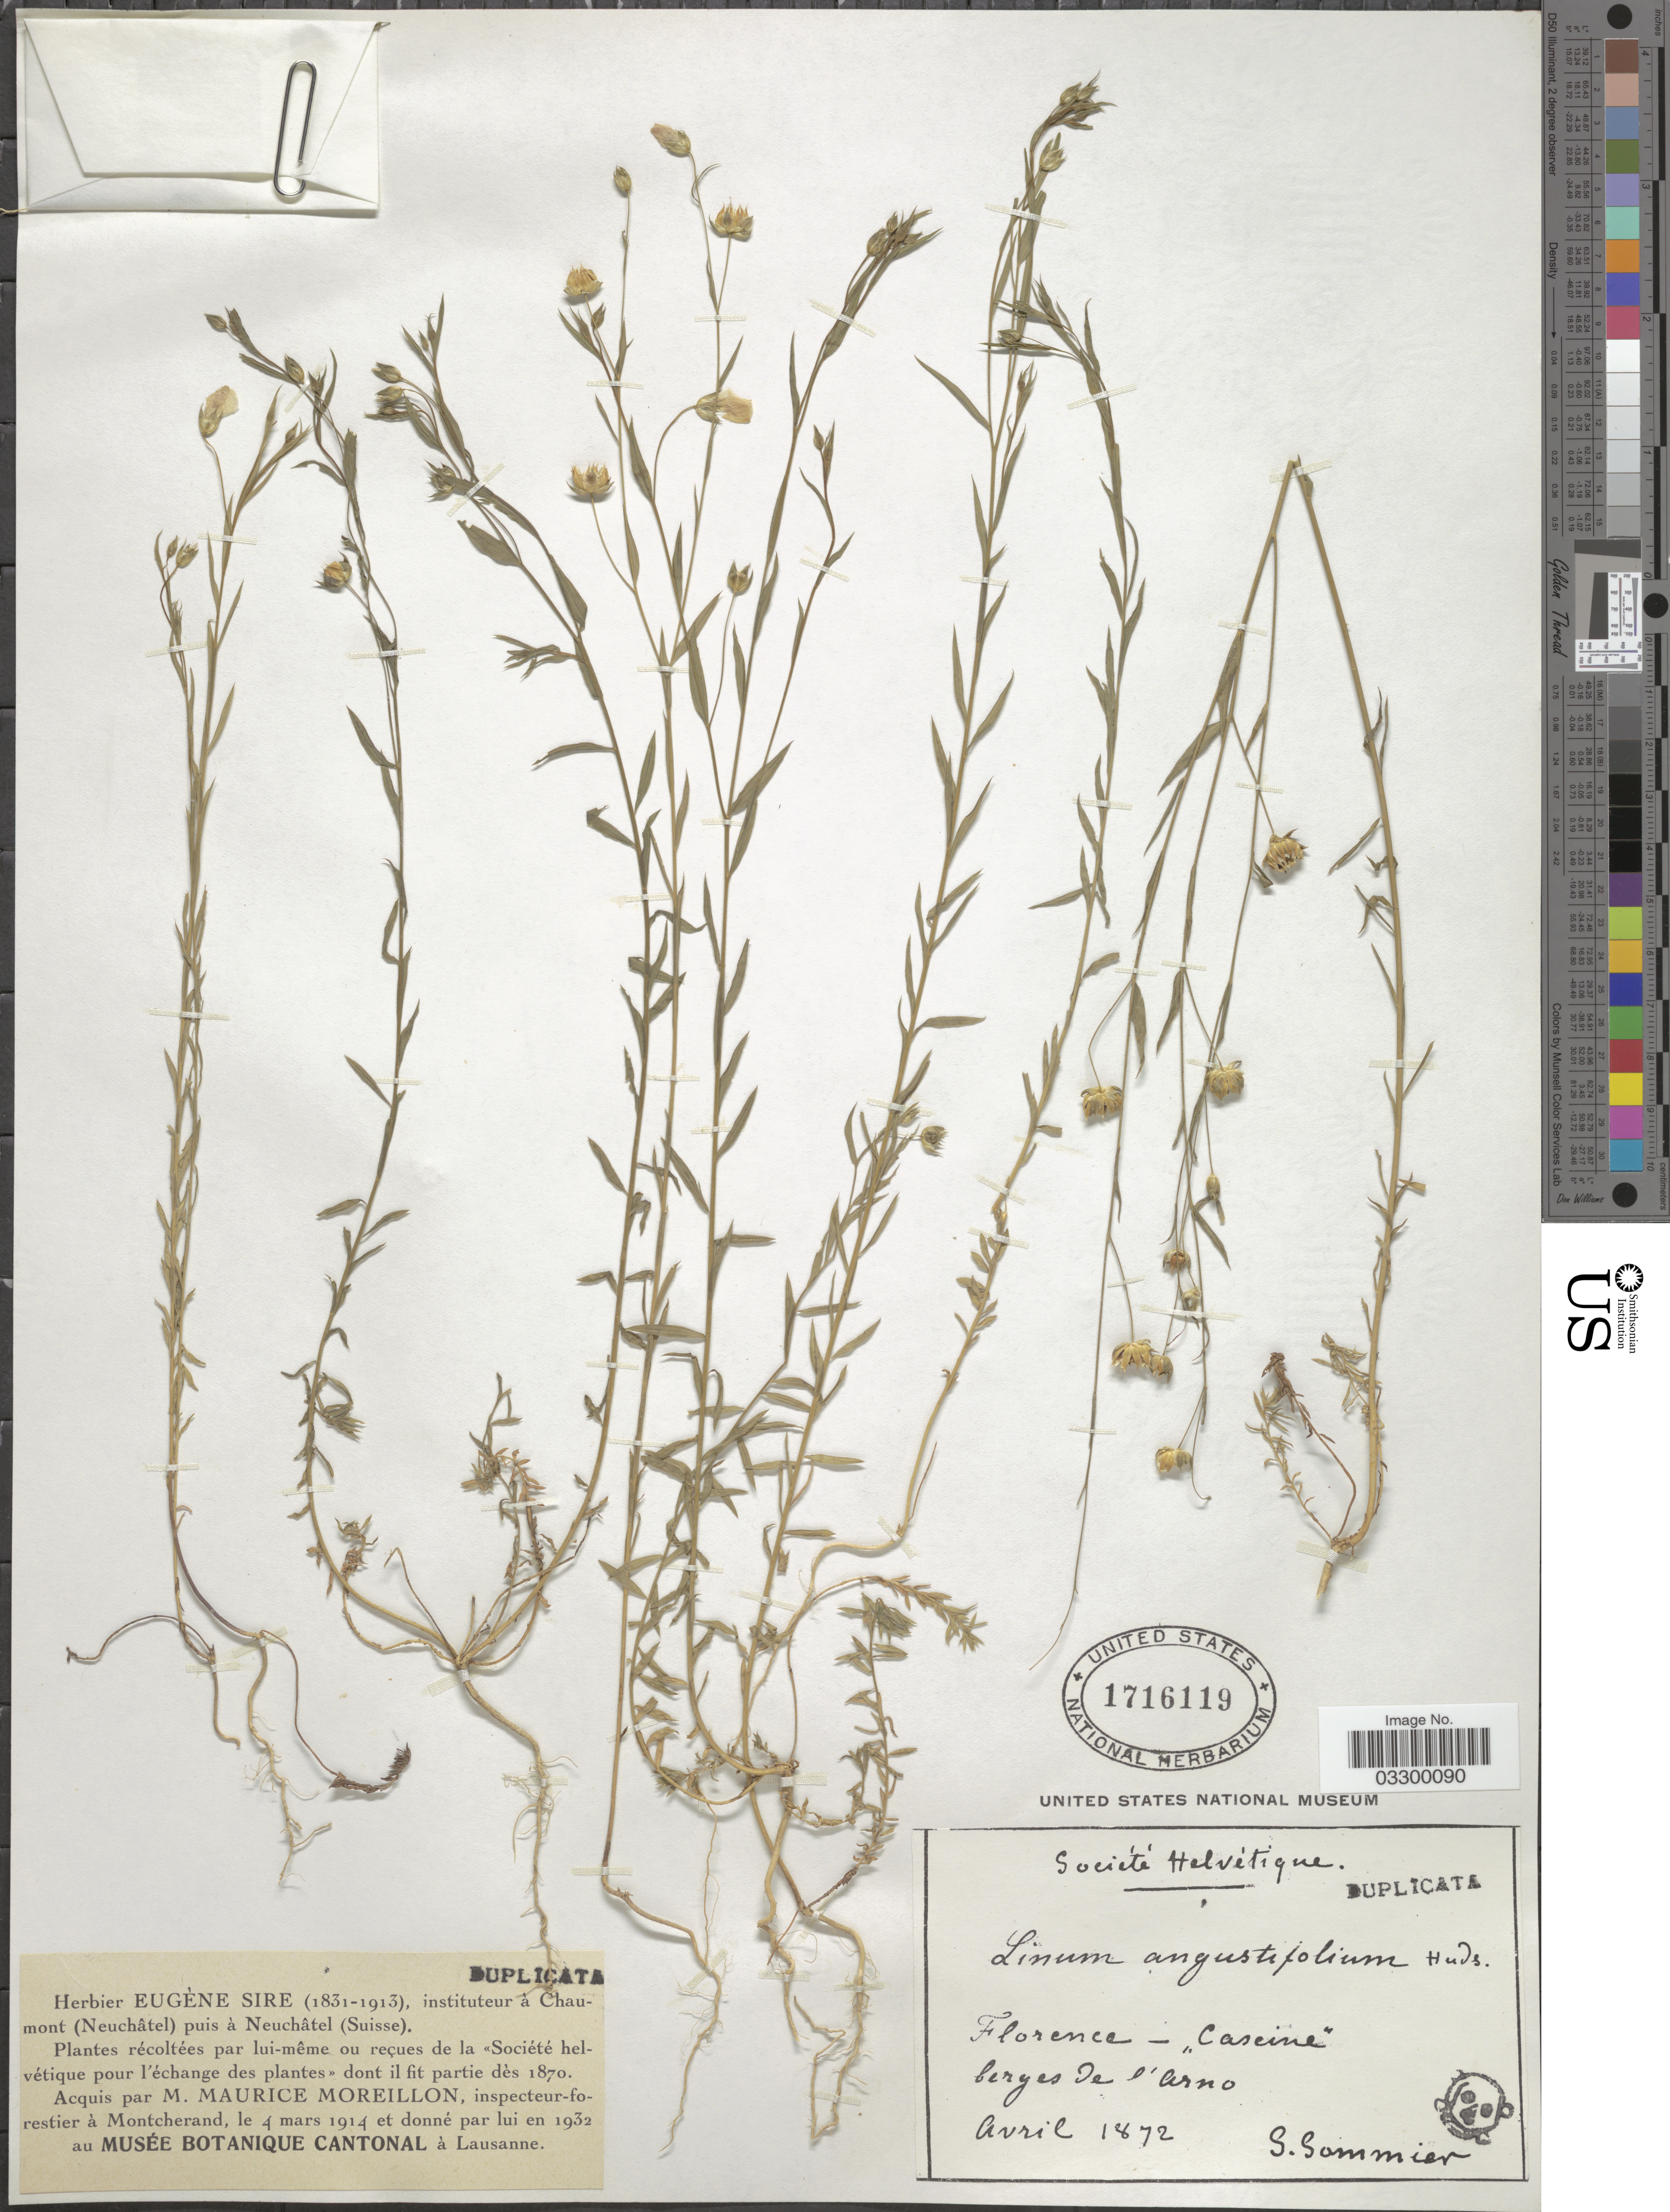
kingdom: Plantae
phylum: Tracheophyta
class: Magnoliopsida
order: Malpighiales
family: Linaceae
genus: Linum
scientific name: Linum angustifolium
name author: Huds.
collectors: S. Sommier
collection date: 1872-04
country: Switzerland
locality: Helvetique. Florence - "Caseïne" berges de l'Arno.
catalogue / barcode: US 1716119